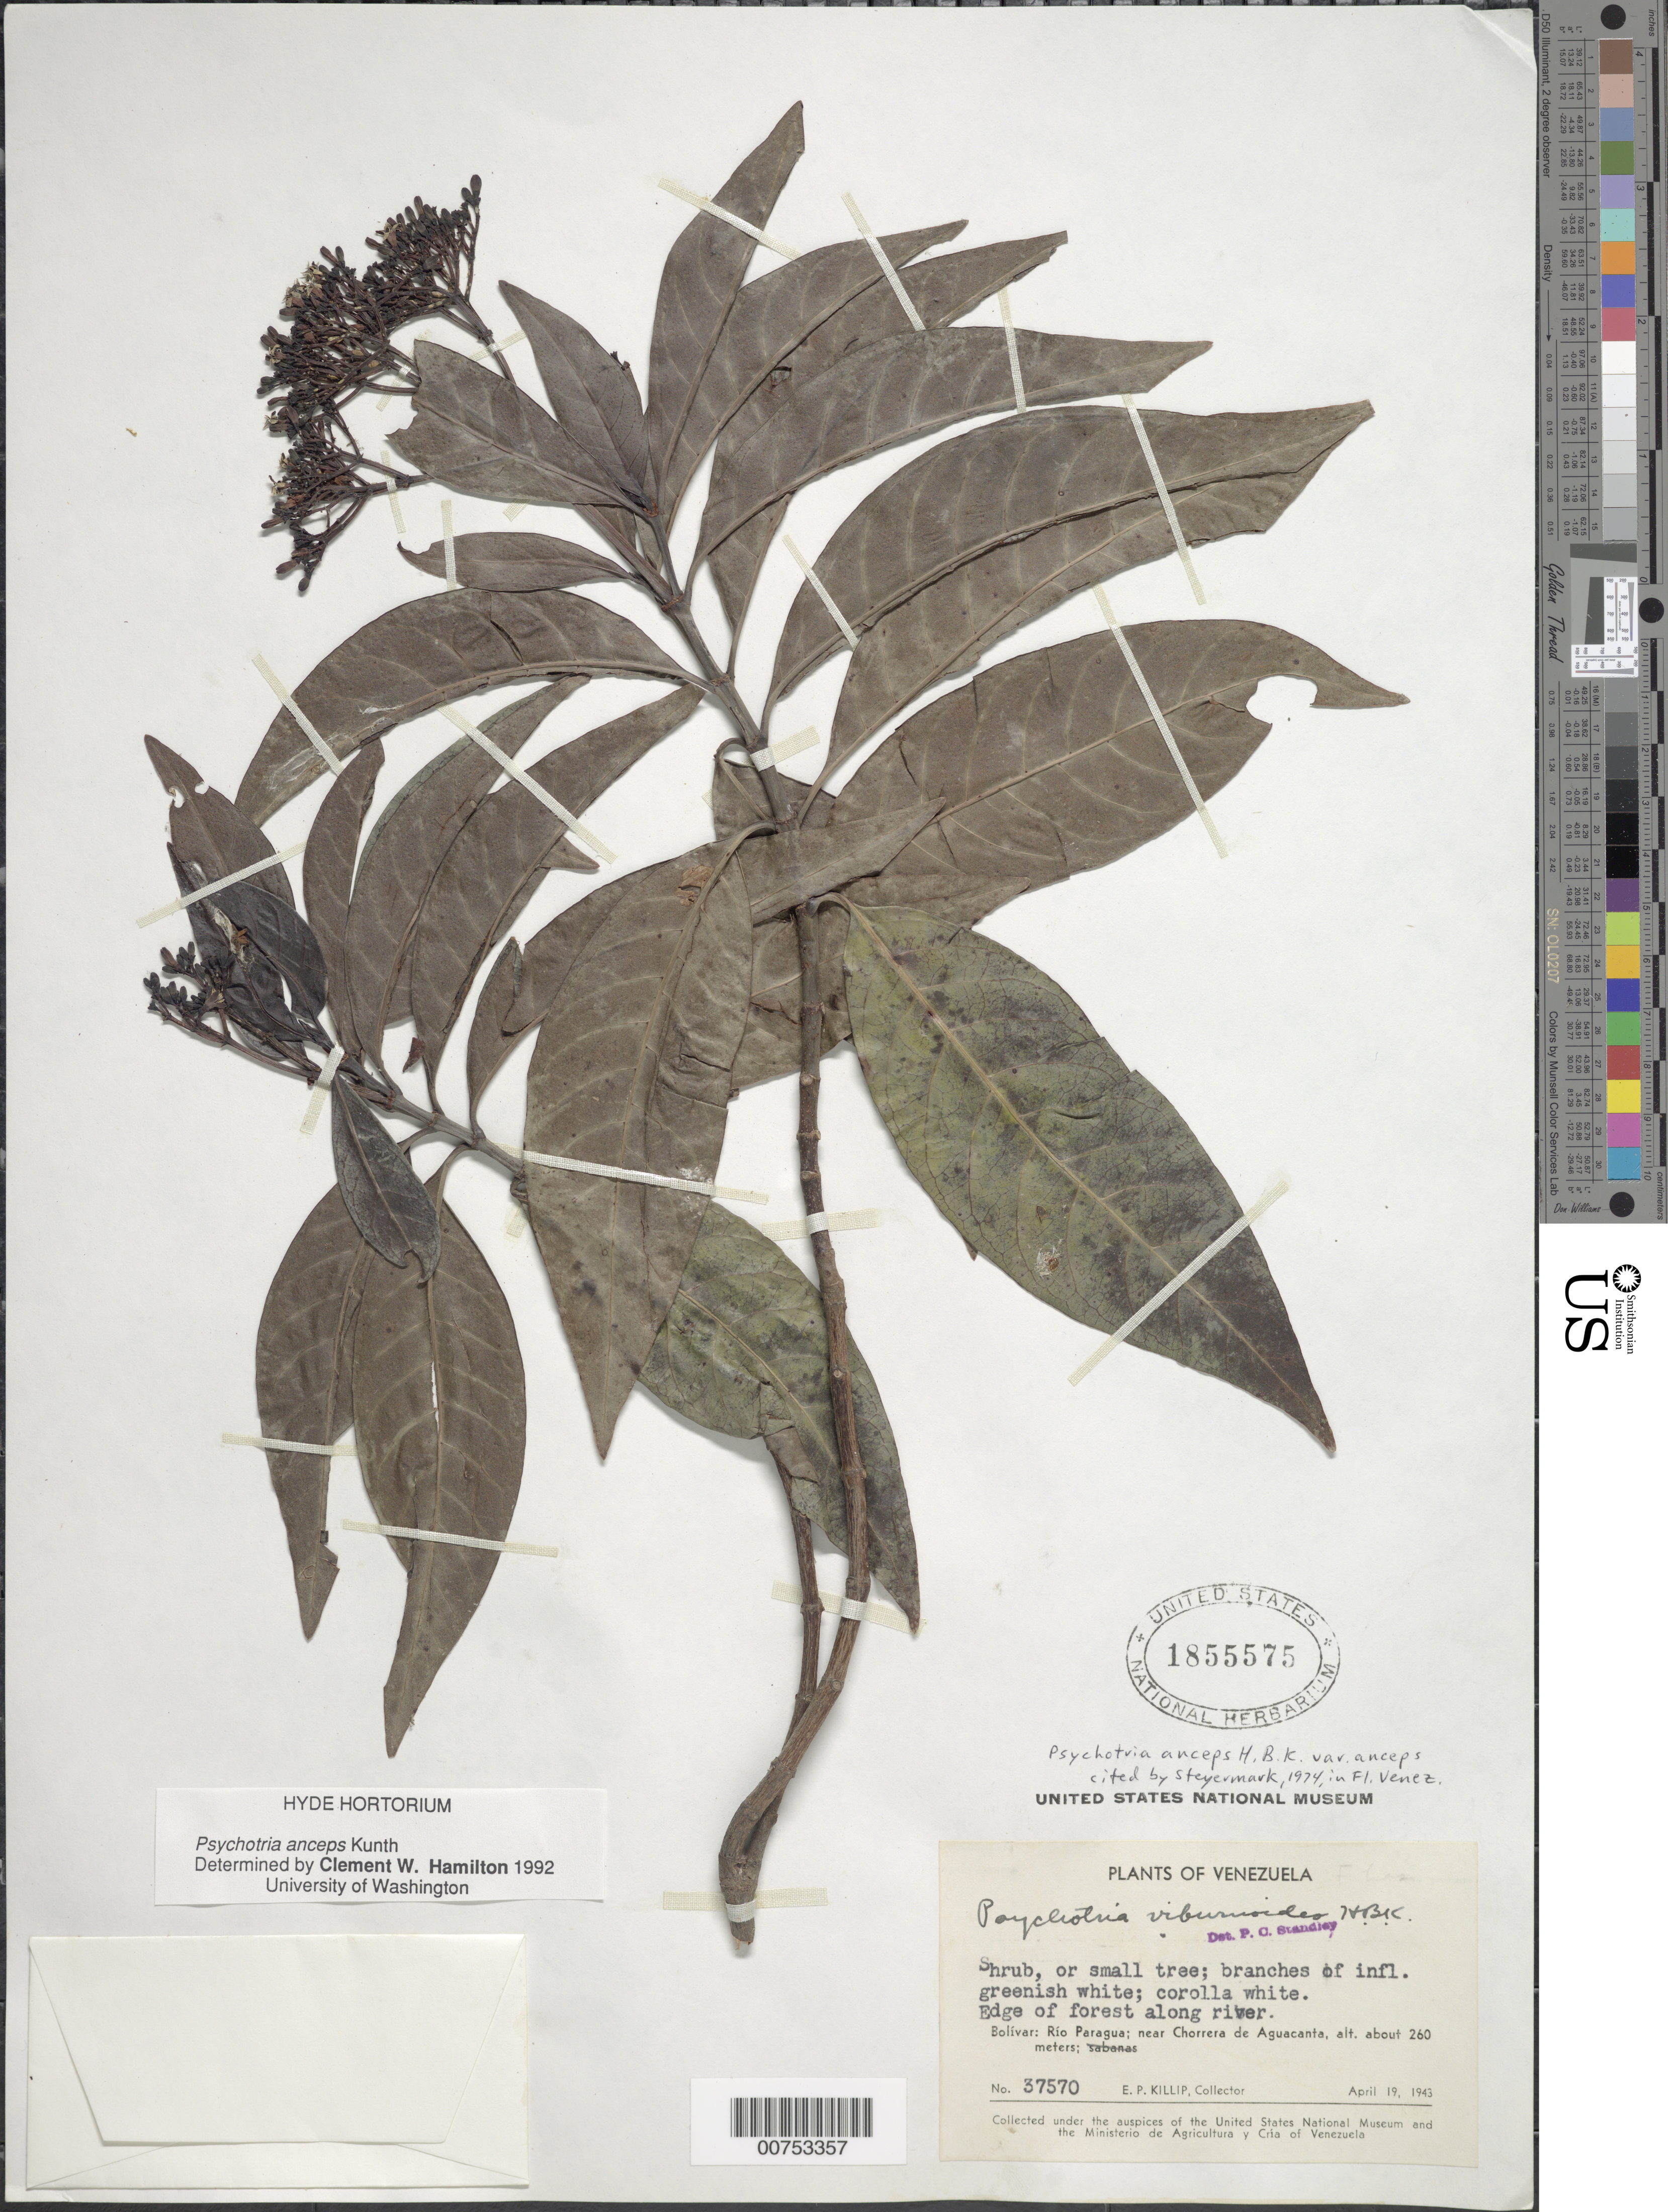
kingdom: Plantae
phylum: Tracheophyta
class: Magnoliopsida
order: Gentianales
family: Rubiaceae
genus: Psychotria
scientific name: Psychotria anceps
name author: Kunth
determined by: Hamilton, C. W.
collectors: E. P. Killip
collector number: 37570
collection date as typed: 19-Apr-43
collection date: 1943-04-19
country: Venezuela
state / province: Bolívar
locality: Río Paragua, near Chorrera de Aguacanta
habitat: Edge of forest along river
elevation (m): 260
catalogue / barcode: US 1855575